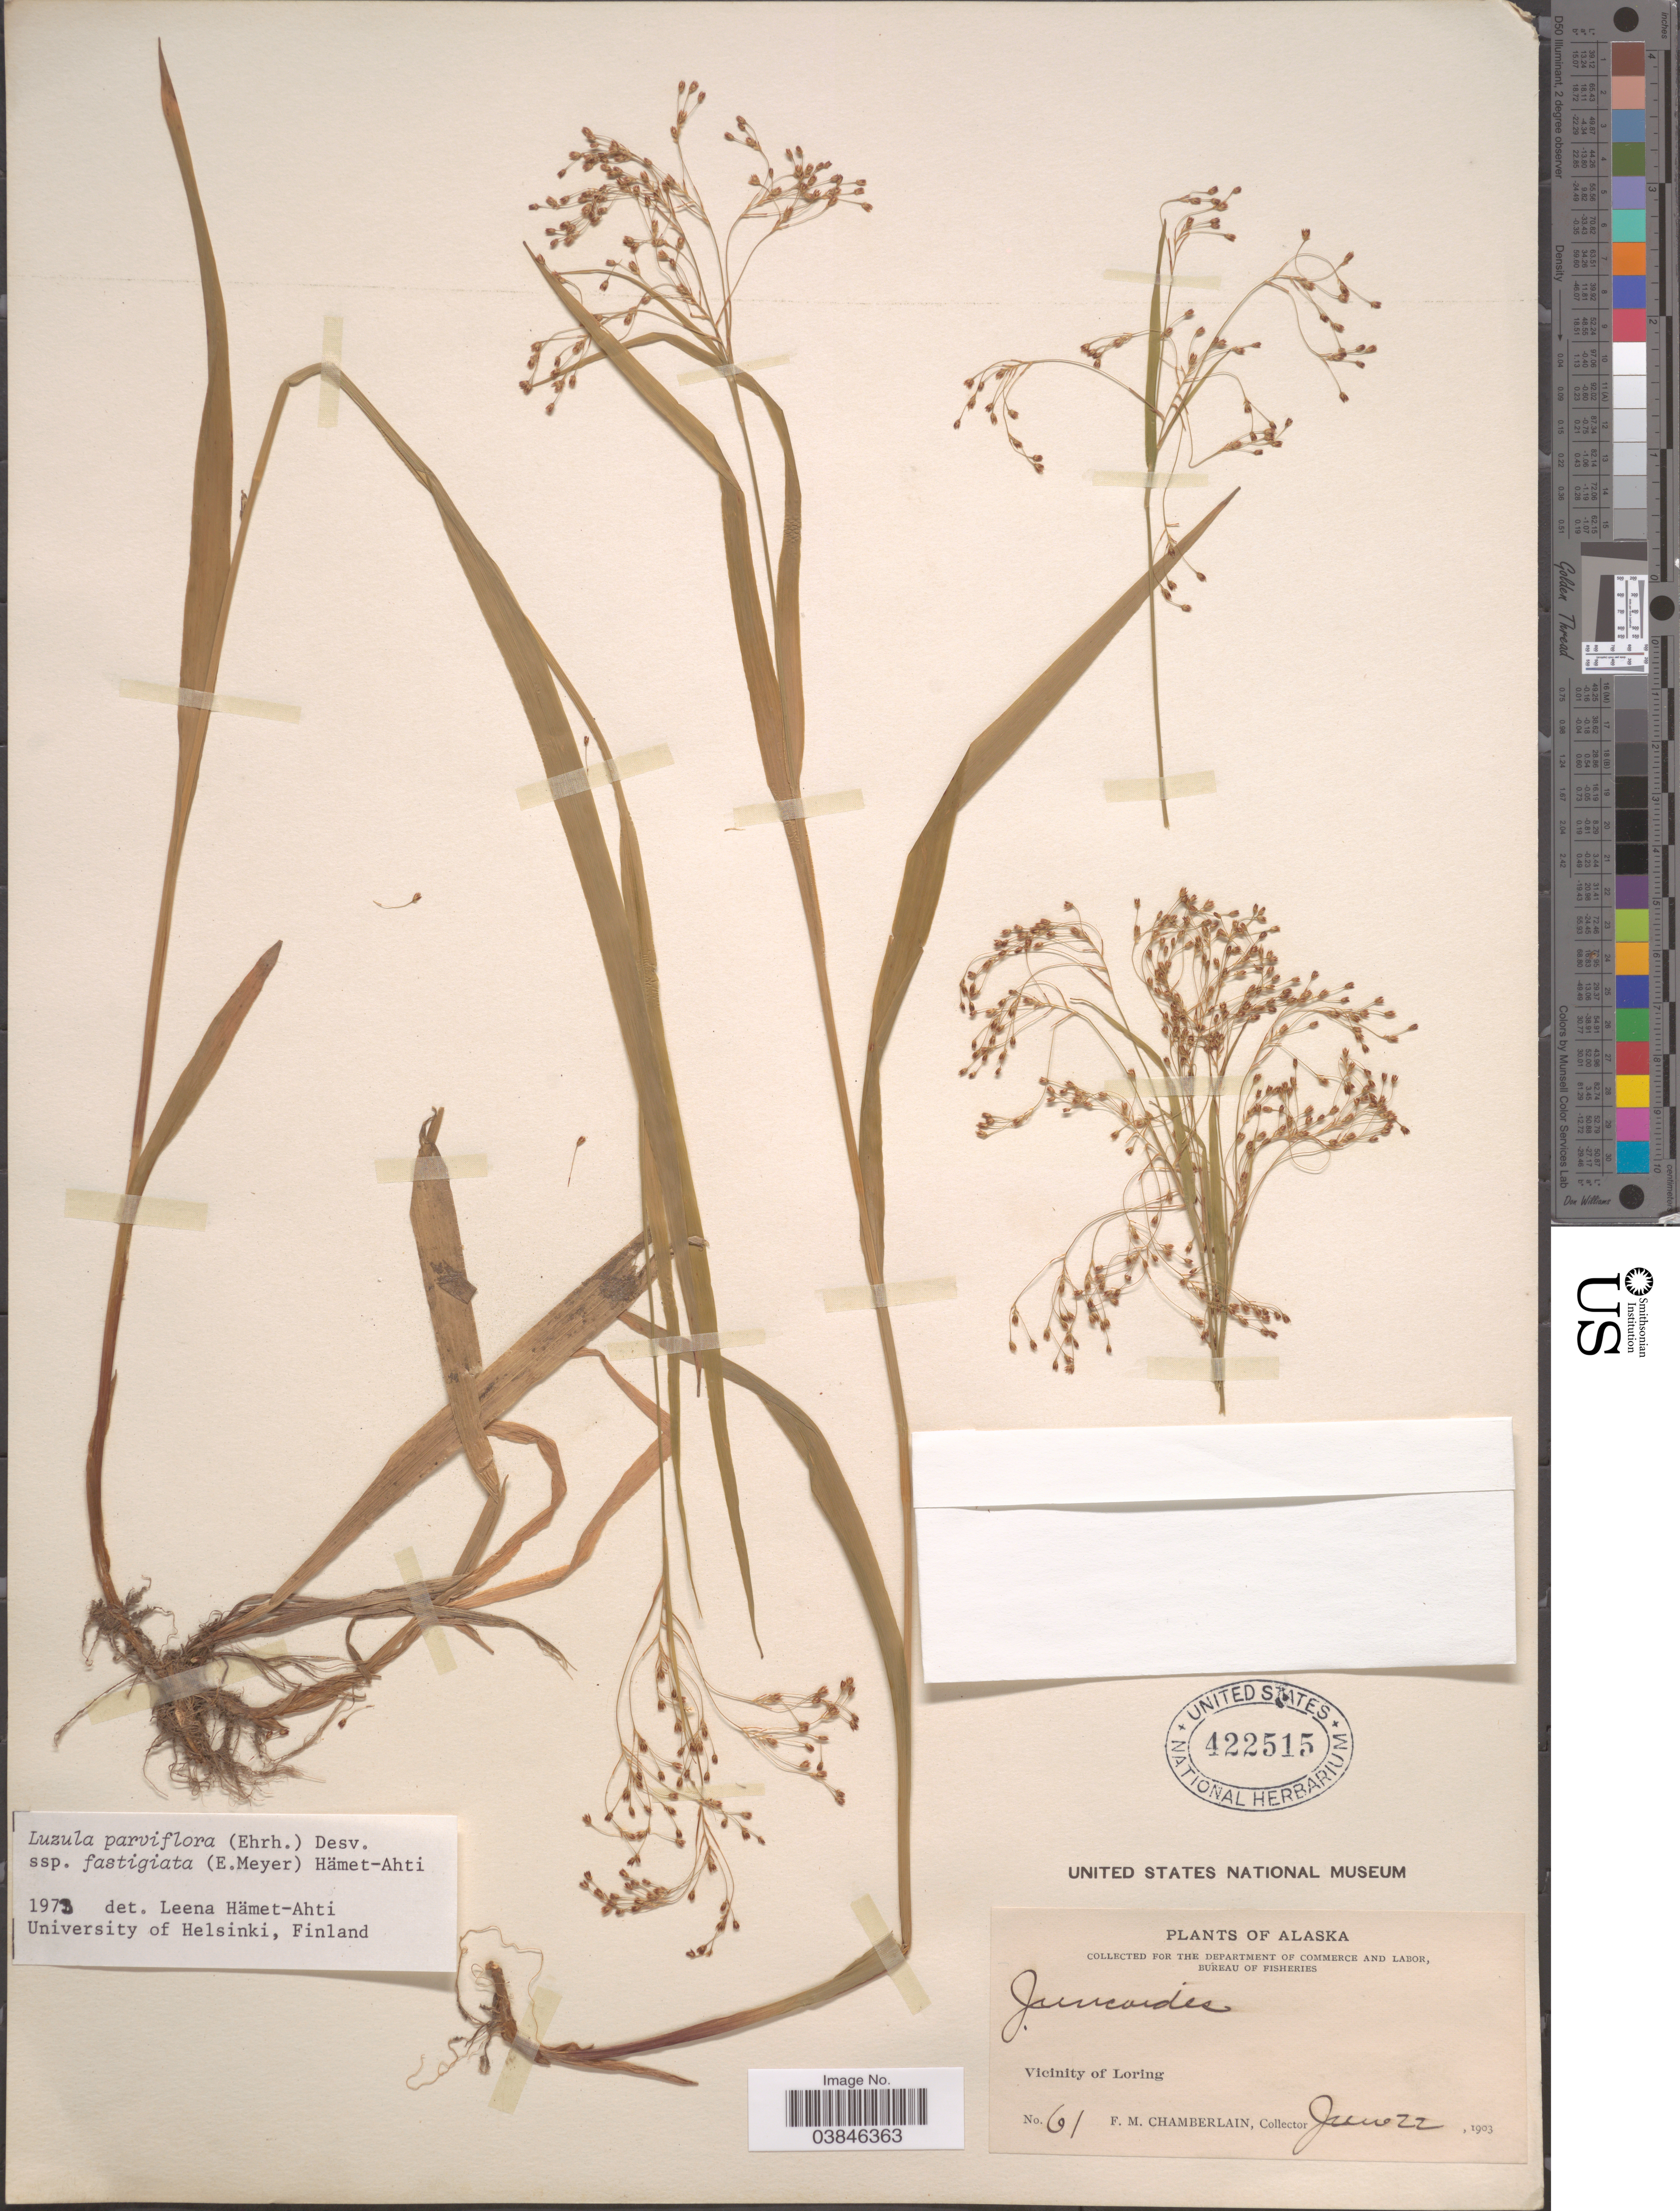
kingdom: Plantae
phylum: Tracheophyta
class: Liliopsida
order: Poales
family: Juncaceae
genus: Luzula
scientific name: Luzula parviflora subsp. fastigiata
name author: Buchenau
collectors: F. Chamberlain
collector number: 61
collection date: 1903-06-22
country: United States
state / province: Alaska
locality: Vicinity of Loring.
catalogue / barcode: US 422515